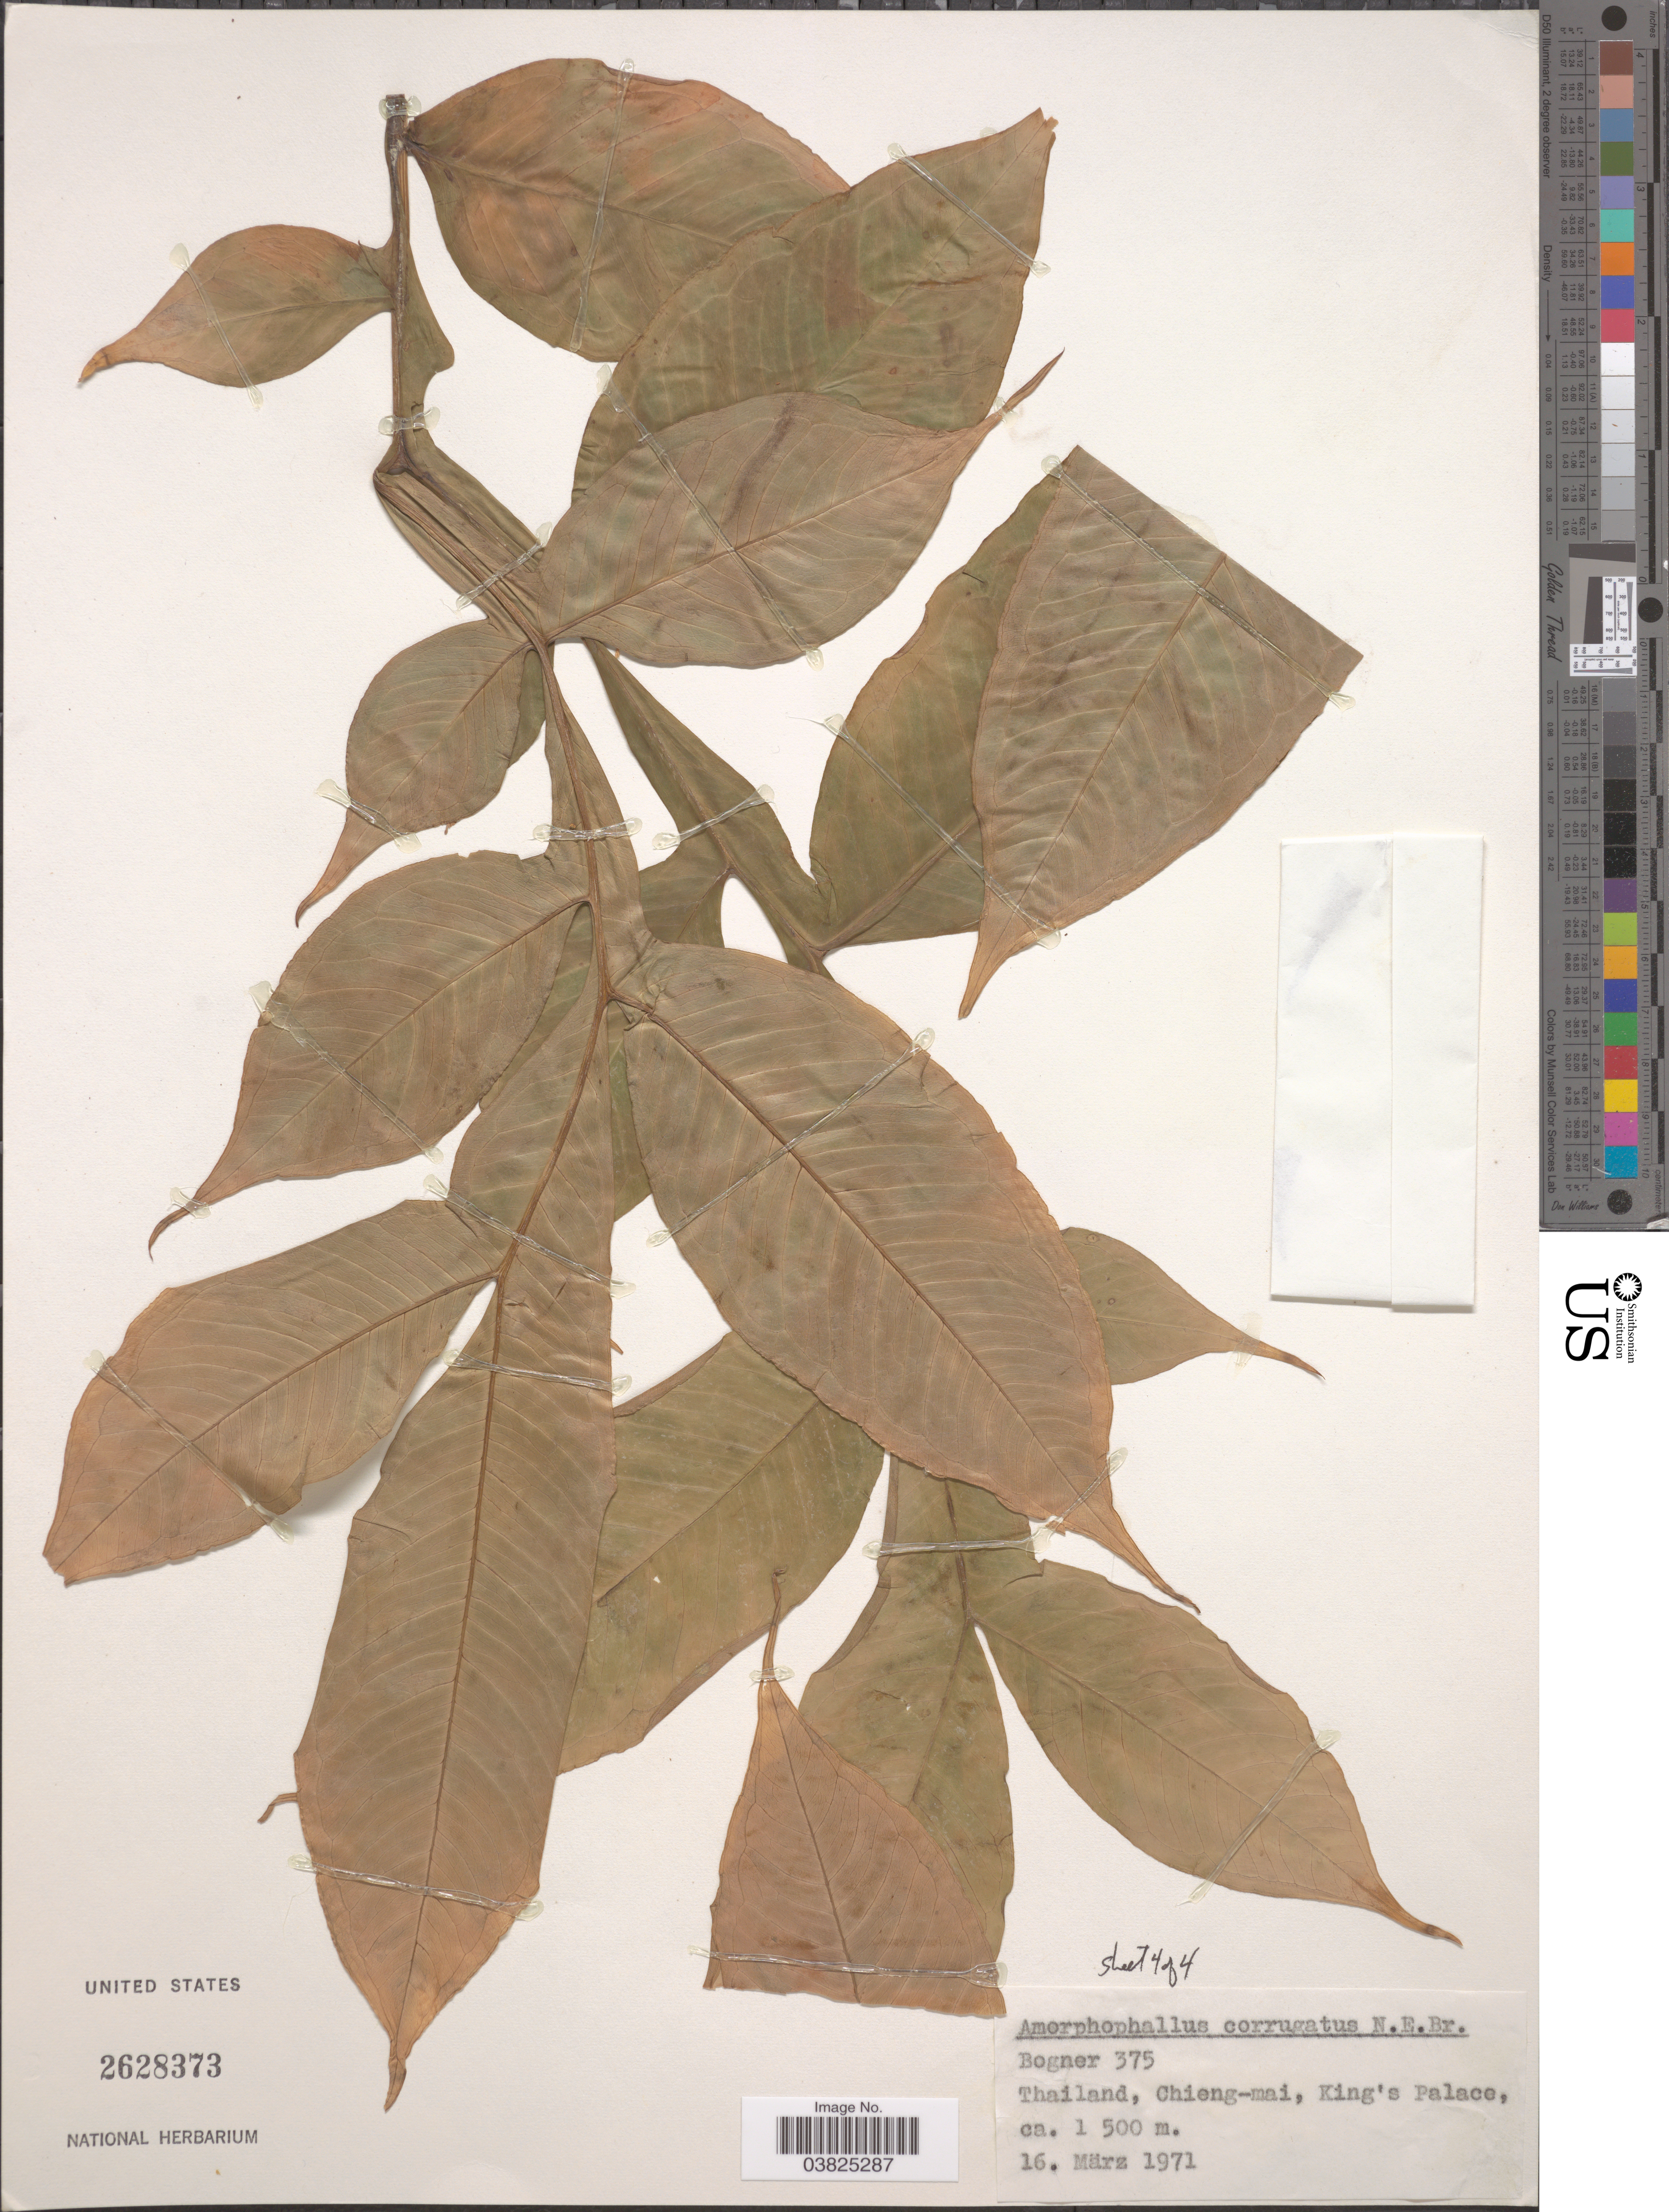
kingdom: Plantae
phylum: Tracheophyta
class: Liliopsida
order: Alismatales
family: Araceae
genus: Amorphophallus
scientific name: Amorphophallus corrugatus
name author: N.E. Br.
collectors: Bogner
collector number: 375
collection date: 1971-03-16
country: Thailand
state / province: Chiang Mai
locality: Chieng-mai, King's Palace.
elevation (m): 1500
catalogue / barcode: US 2628373